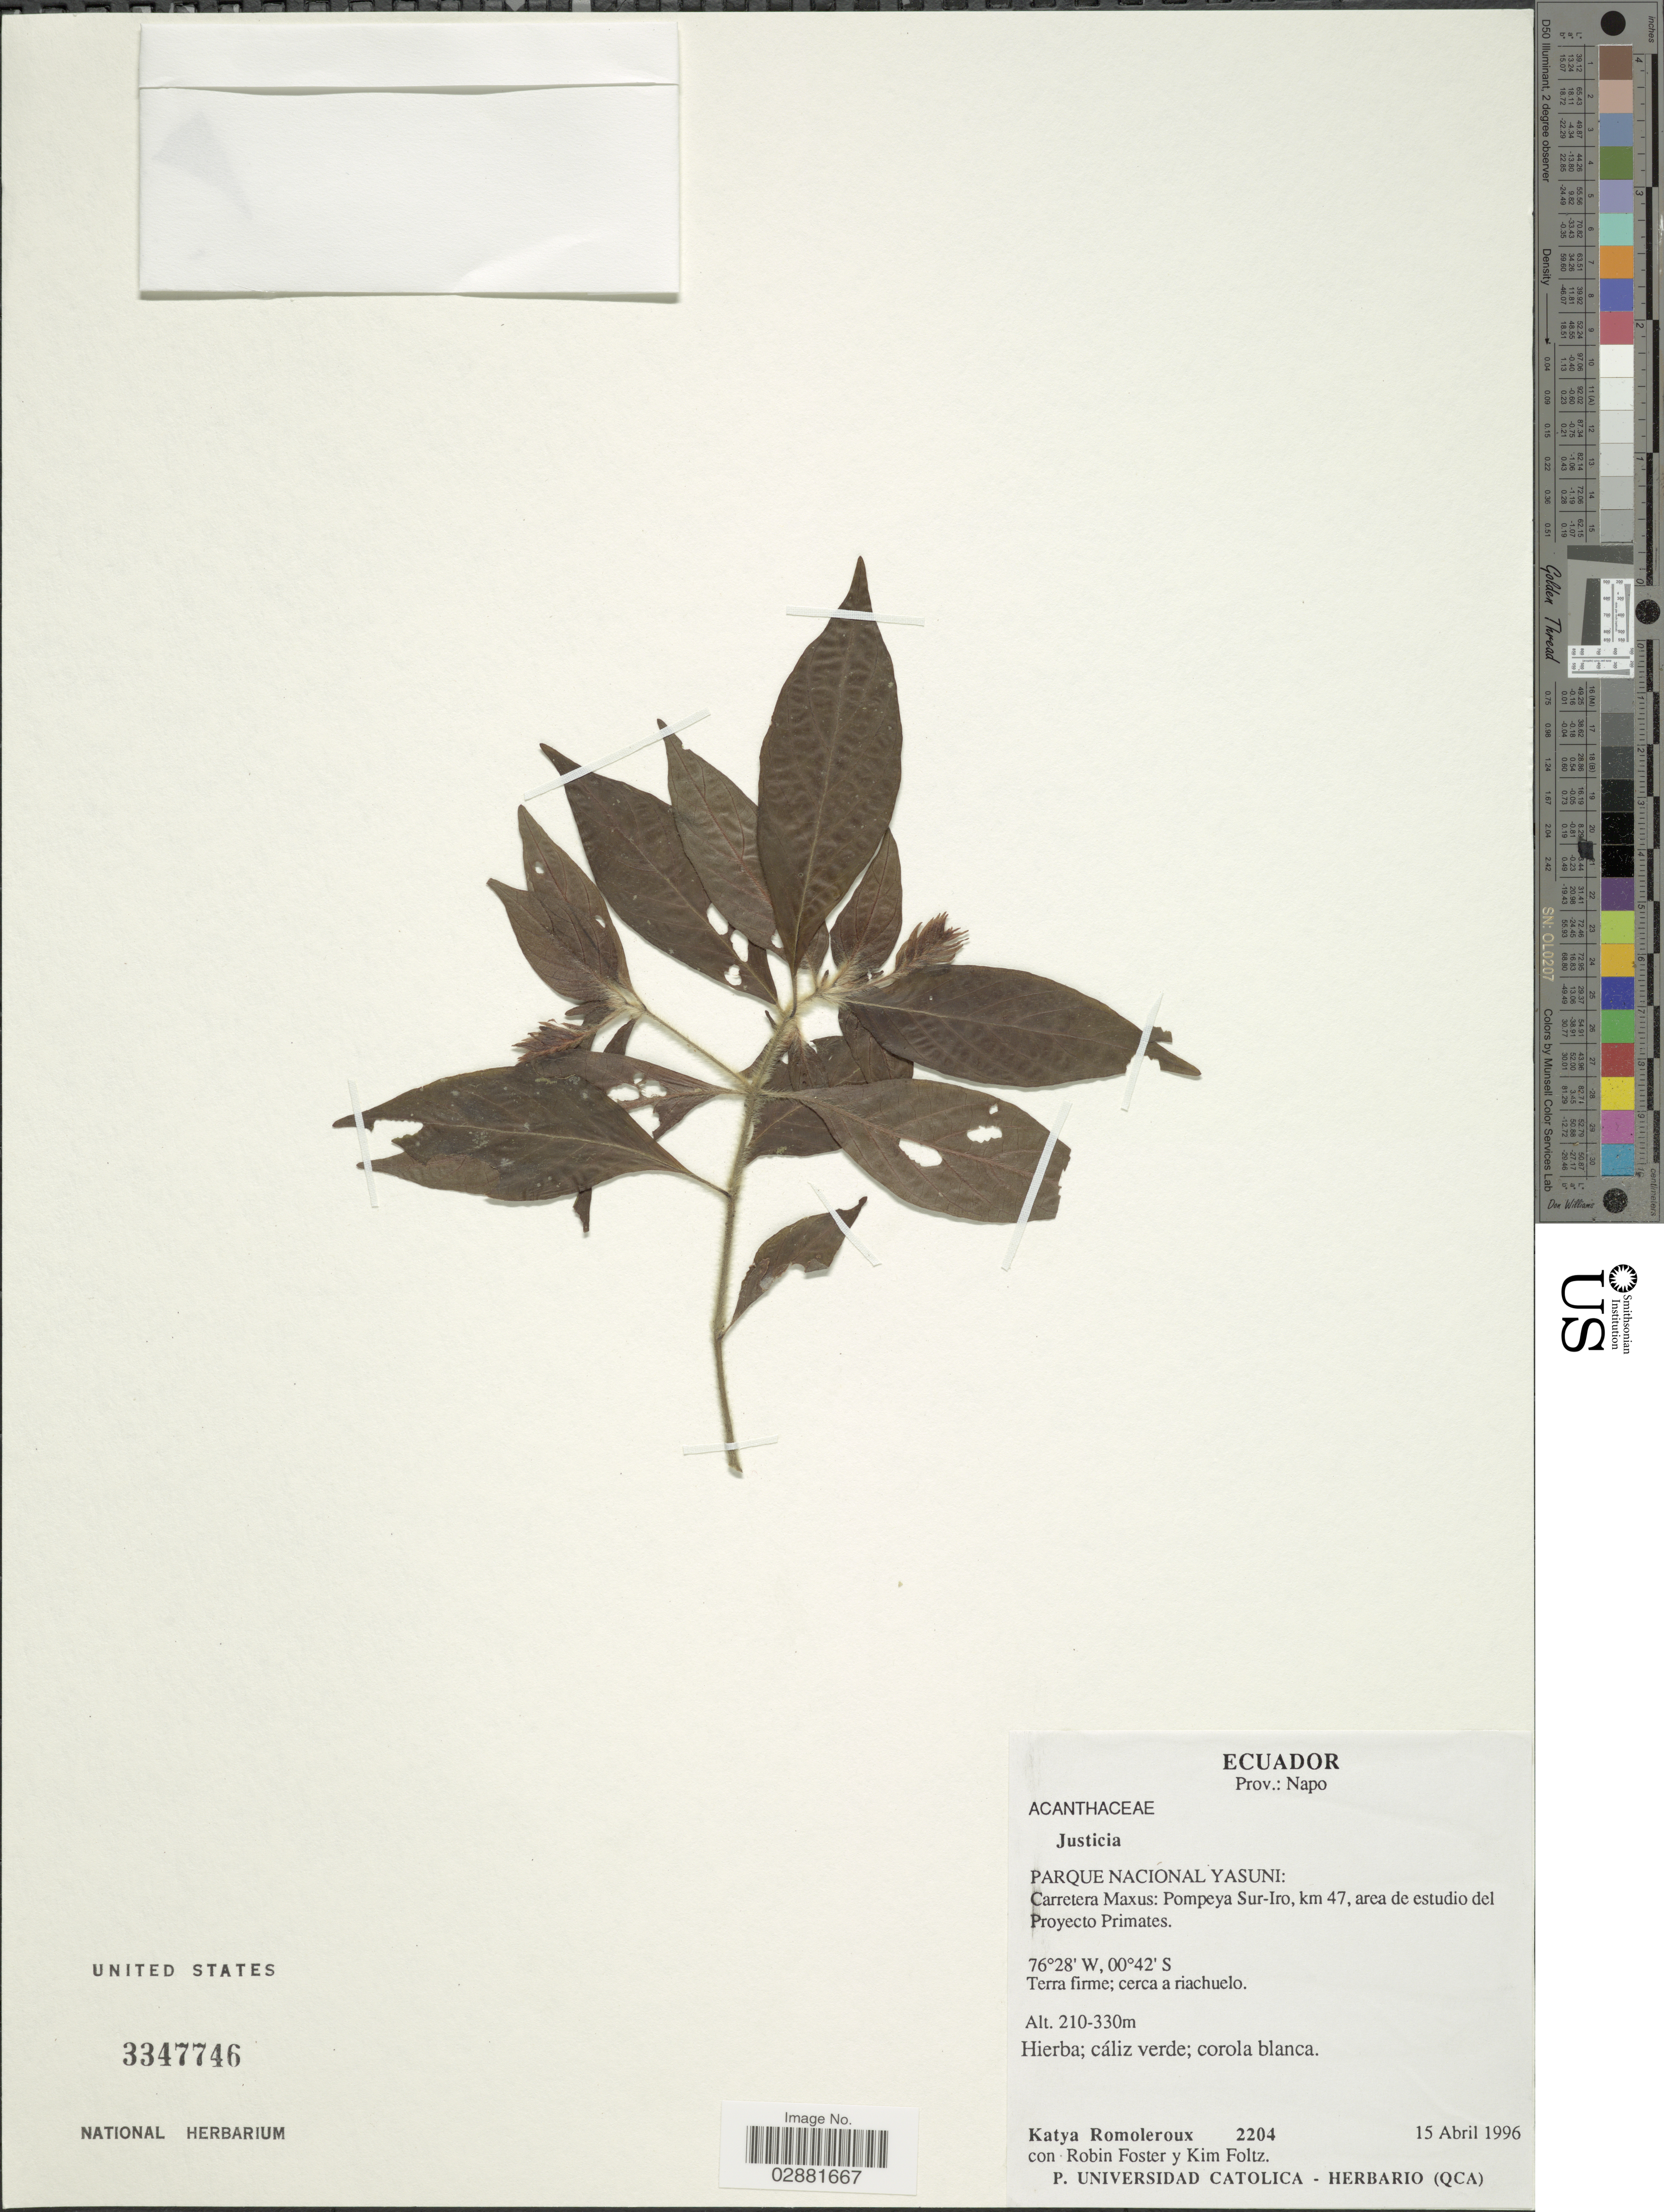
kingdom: Plantae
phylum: Tracheophyta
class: Magnoliopsida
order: Lamiales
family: Acanthaceae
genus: Justicia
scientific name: Justicia sp.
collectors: K. Romoleroux, R. B. Foster & K. Foltz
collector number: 2204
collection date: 1996-04-15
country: Ecuador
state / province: Napo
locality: Parque Nacional Yasuni, Carretera Maxus, Pompeya Sur-Iro, km 47, area de estudio del Proyecto Primates.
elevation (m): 210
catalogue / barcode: US 3347746